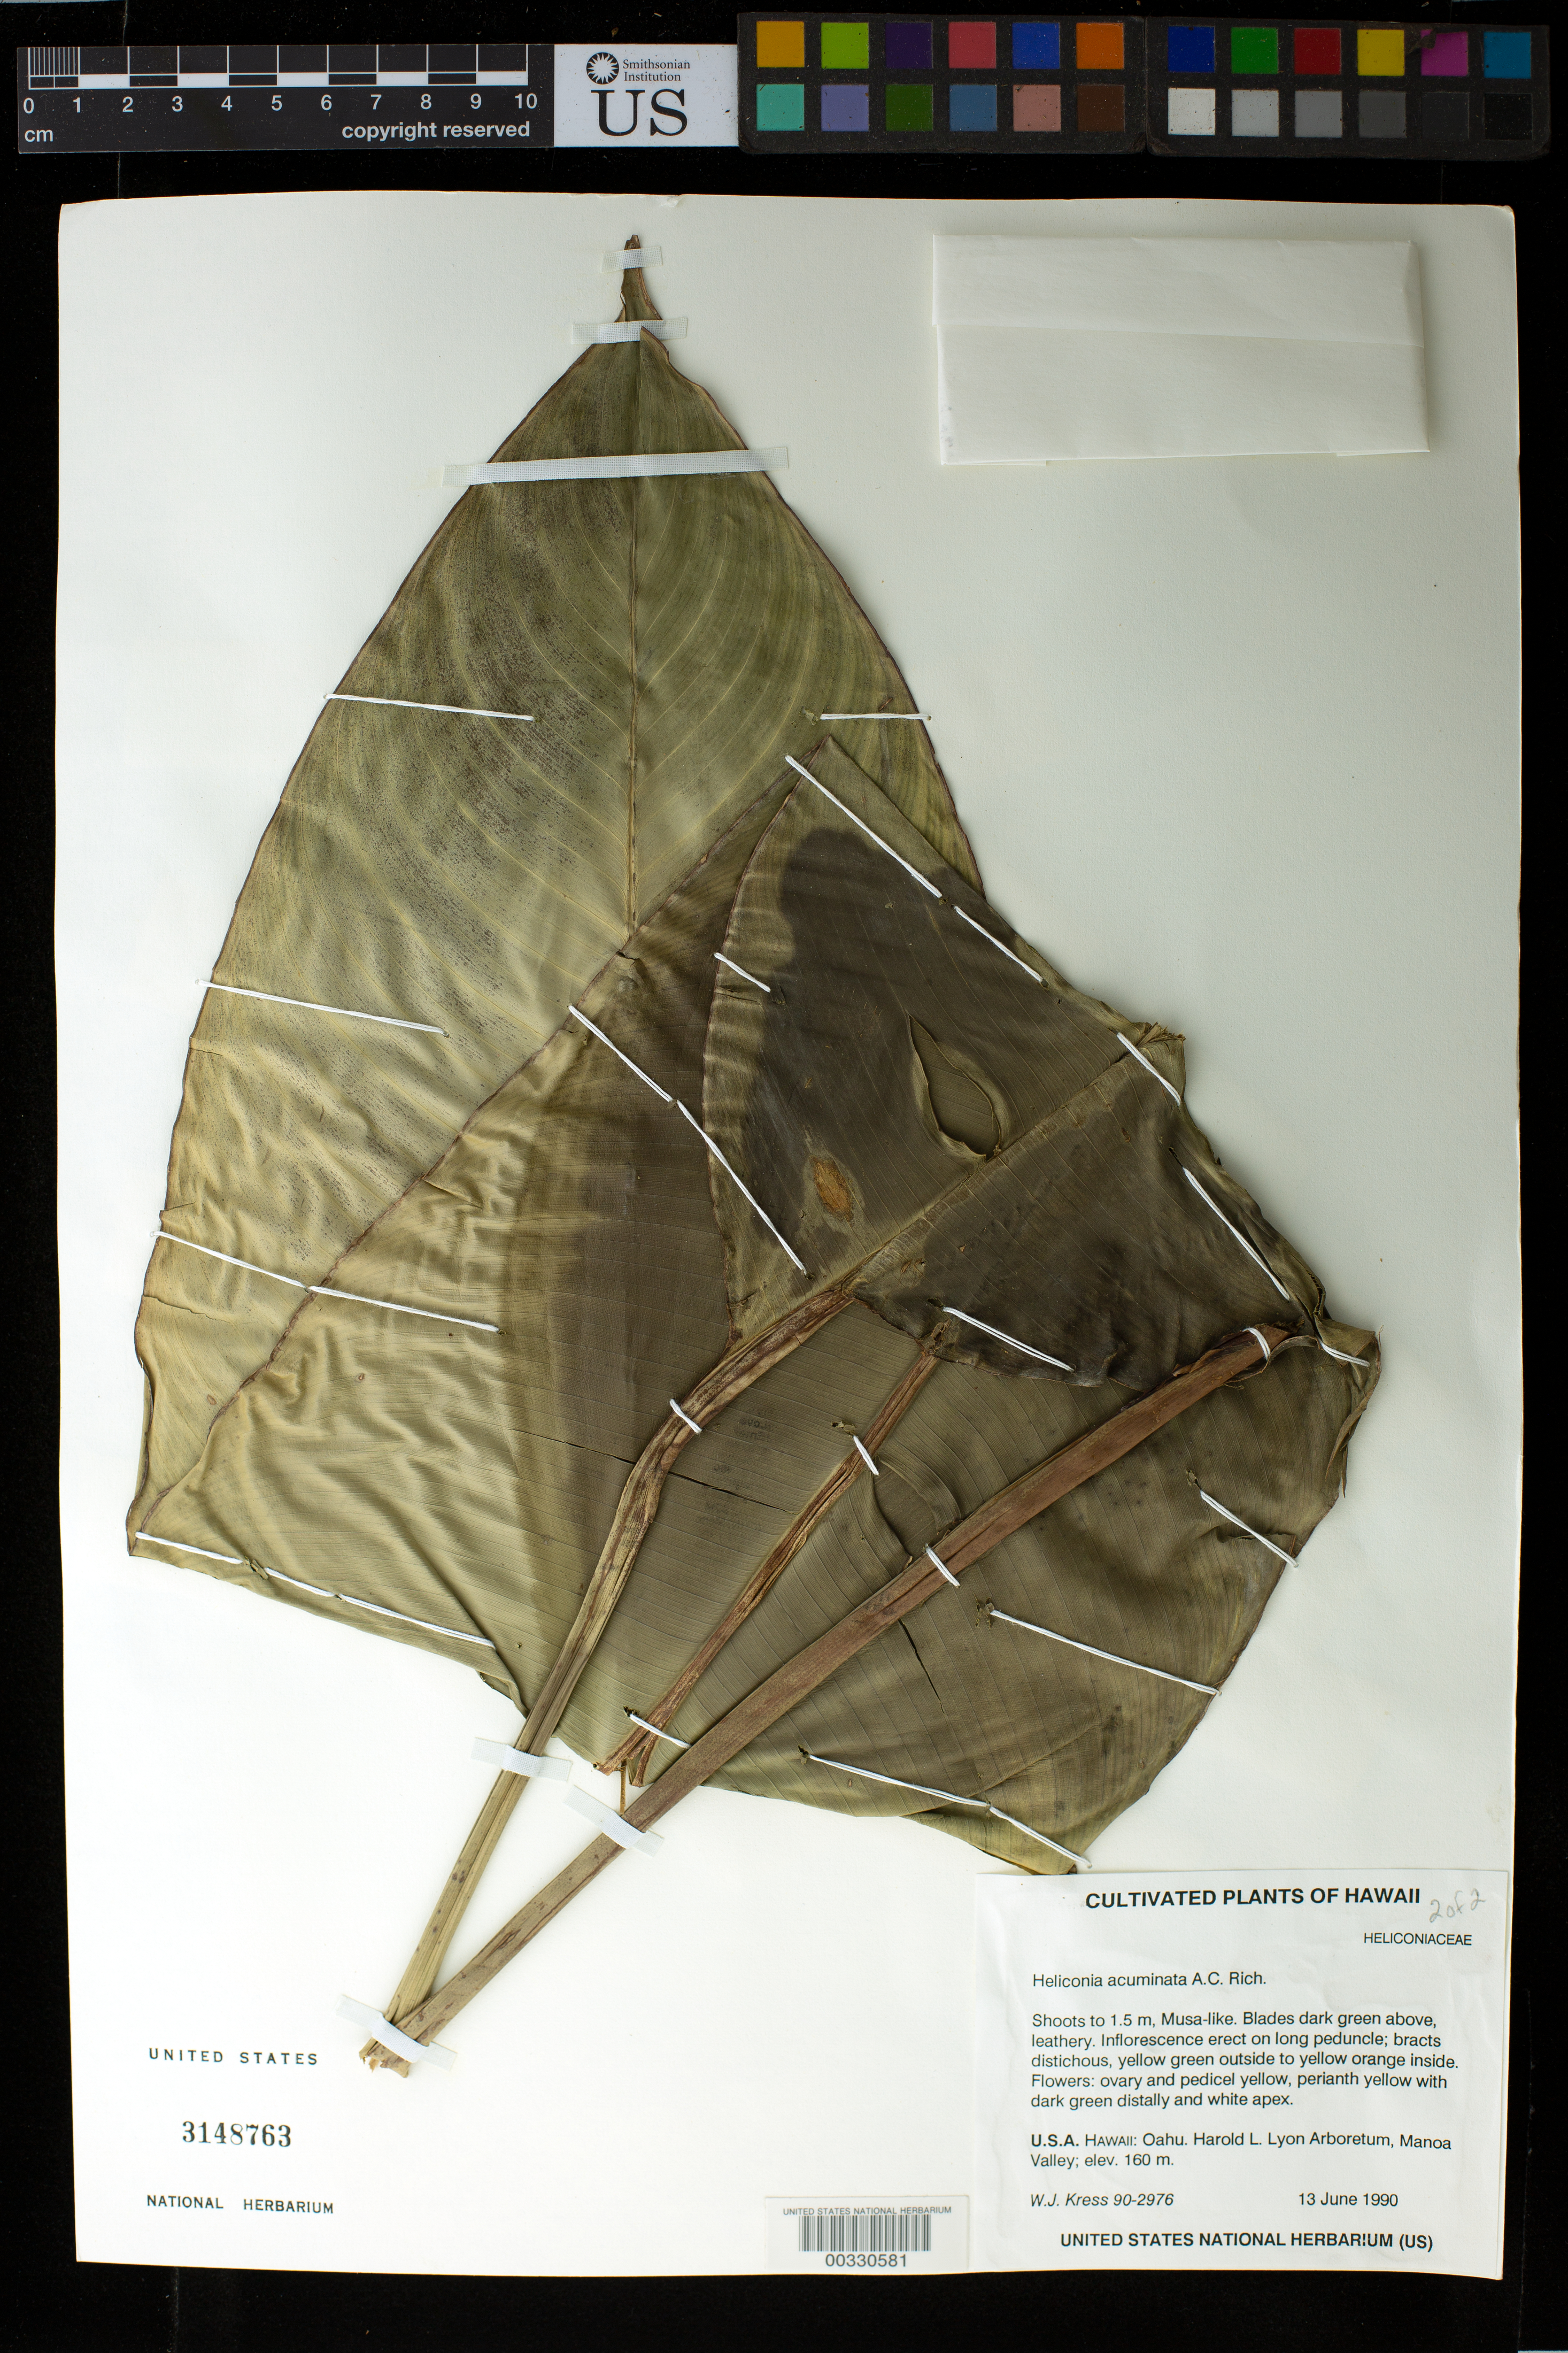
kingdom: Plantae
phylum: Tracheophyta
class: Liliopsida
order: Zingiberales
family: Heliconiaceae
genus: Heliconia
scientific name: Heliconia acuminata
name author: A. Rich.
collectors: W. J. Kress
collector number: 90-2976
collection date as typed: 13 Jun 1990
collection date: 1990-06-13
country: United States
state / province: Hawaii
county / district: Honolulu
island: Oahu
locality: Lyon Arboretum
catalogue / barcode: US 3148763